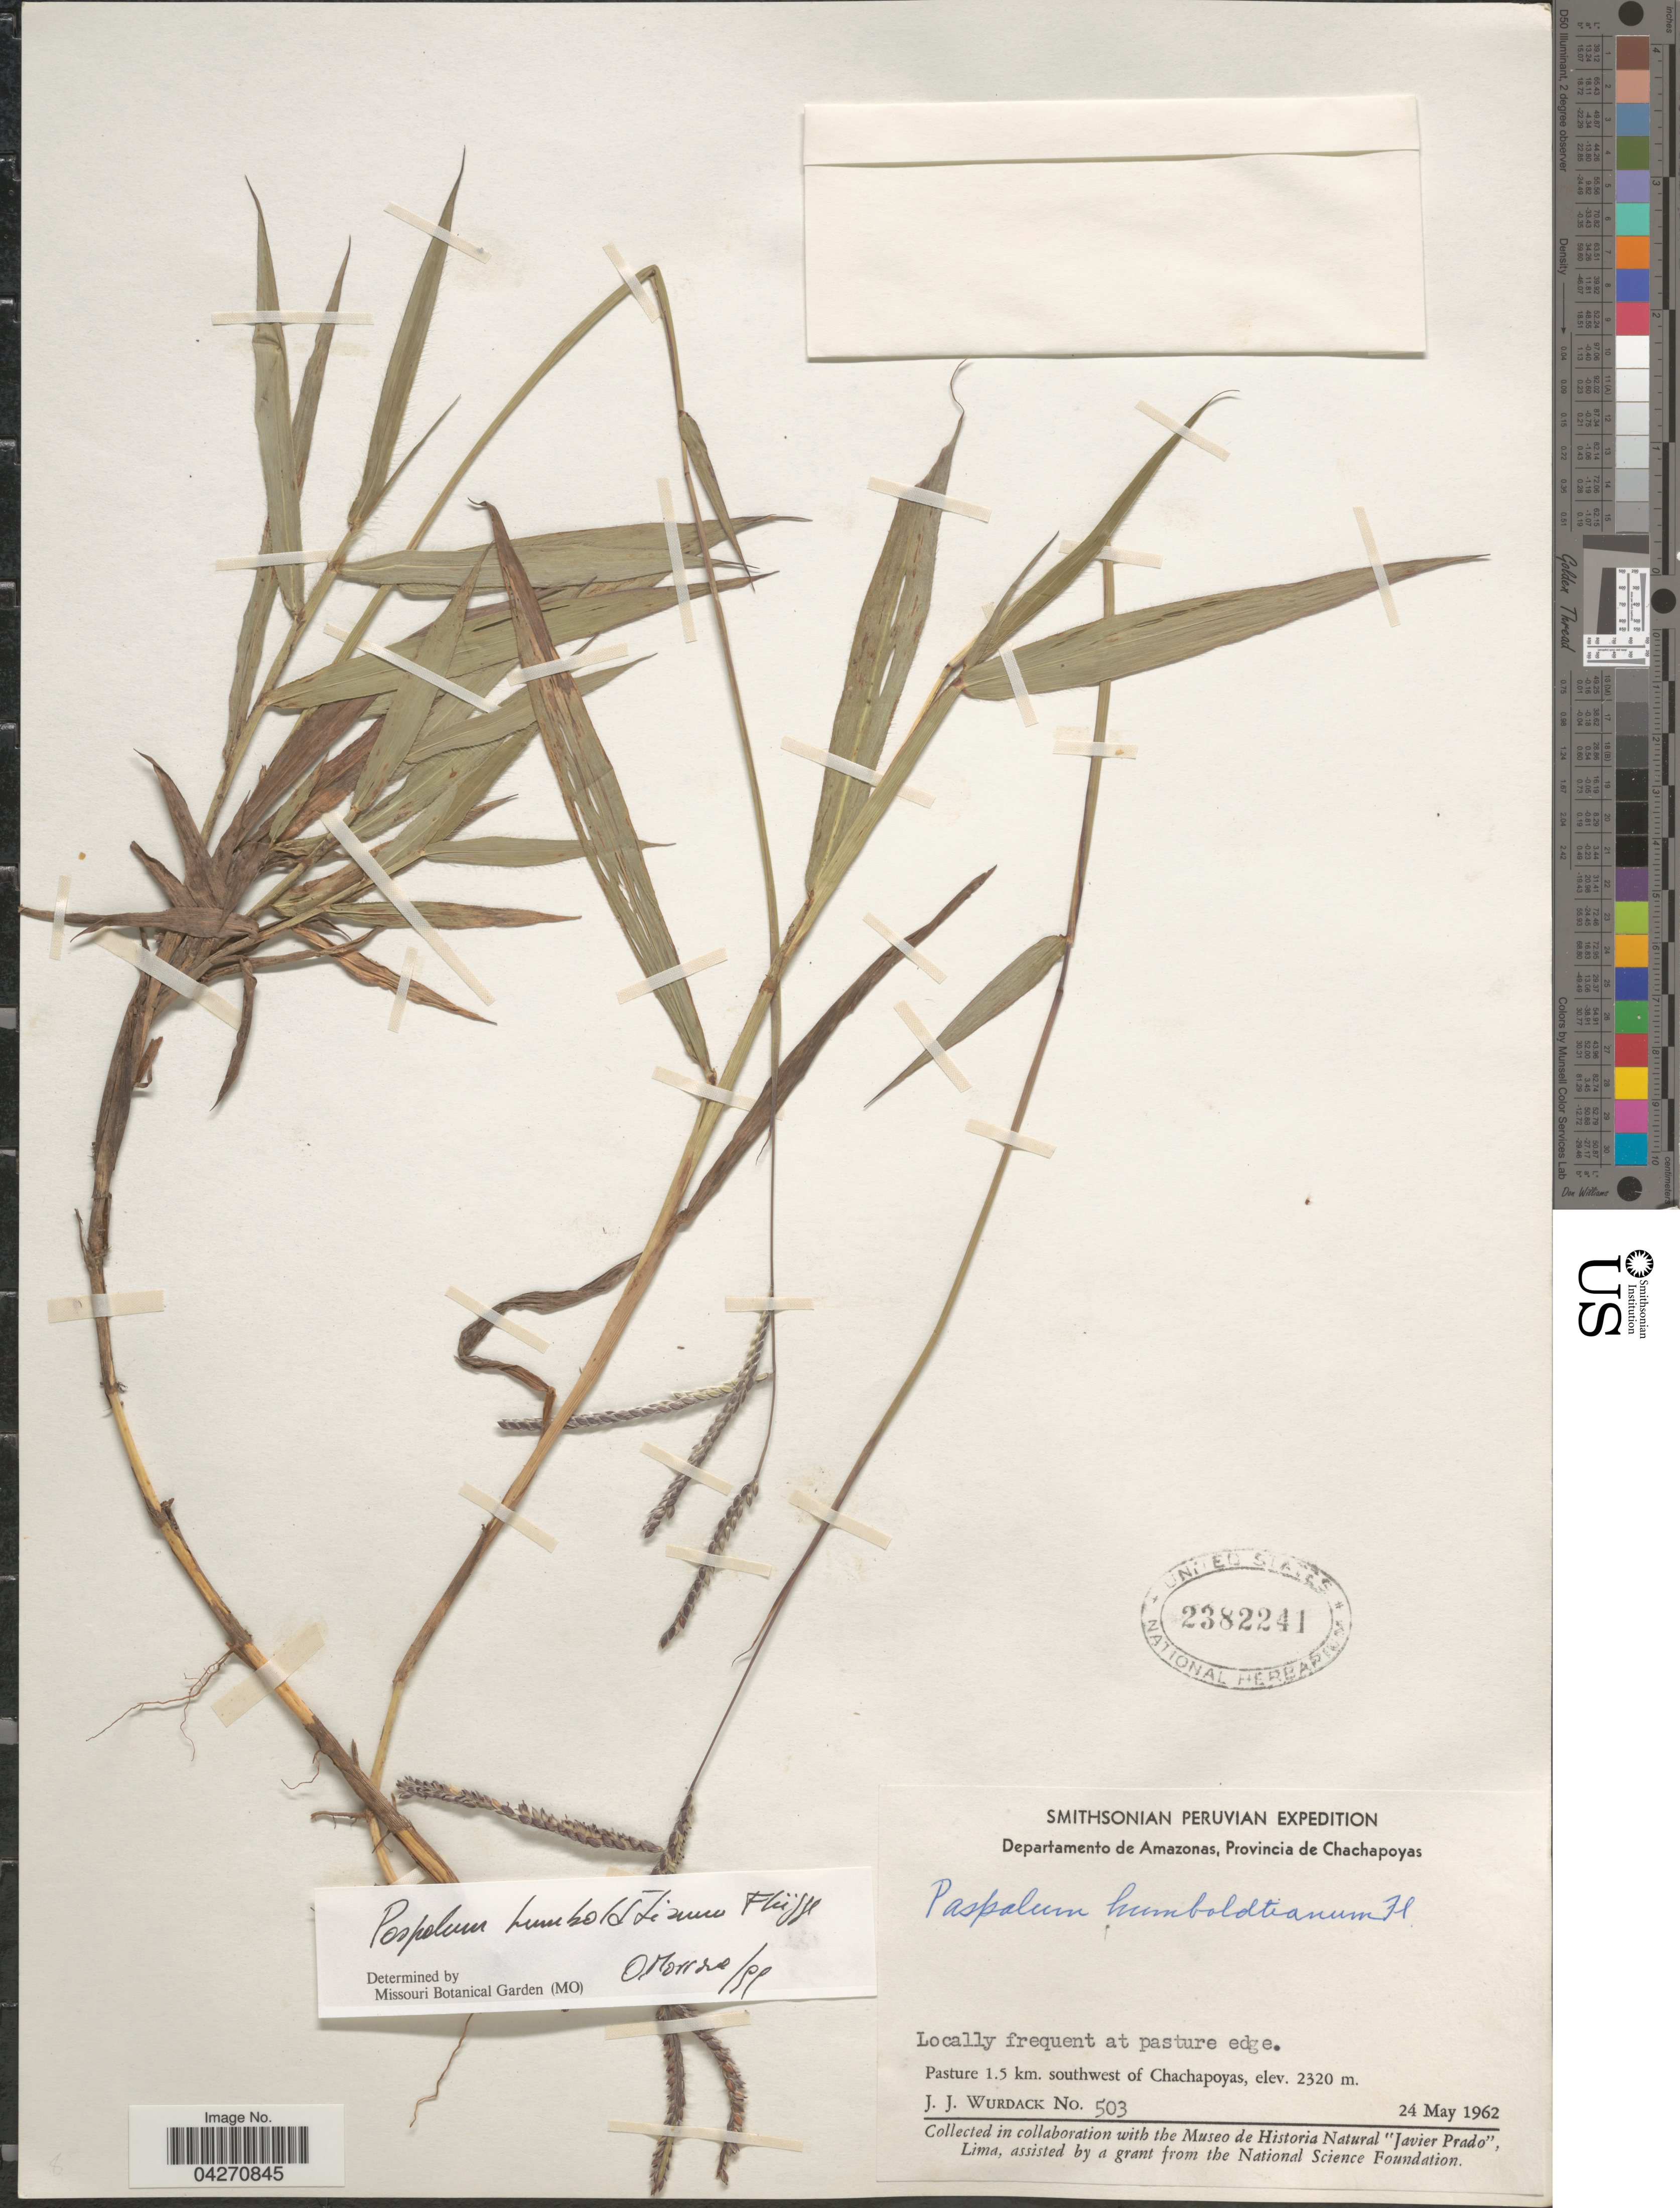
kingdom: Plantae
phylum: Tracheophyta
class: Liliopsida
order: Poales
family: Poaceae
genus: Paspalum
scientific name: Paspalum humboldtianum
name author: Flüggé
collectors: J. J. Wurdack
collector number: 503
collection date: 1962-05-24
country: Peru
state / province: Amazonas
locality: Smithsonian Peruvian Expedition. Departamento de Amazonas, Provincia de Chachapoyas. Pasture 1.5 km. southwest of Chachapoyas.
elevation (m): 2320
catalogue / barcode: US 2382241